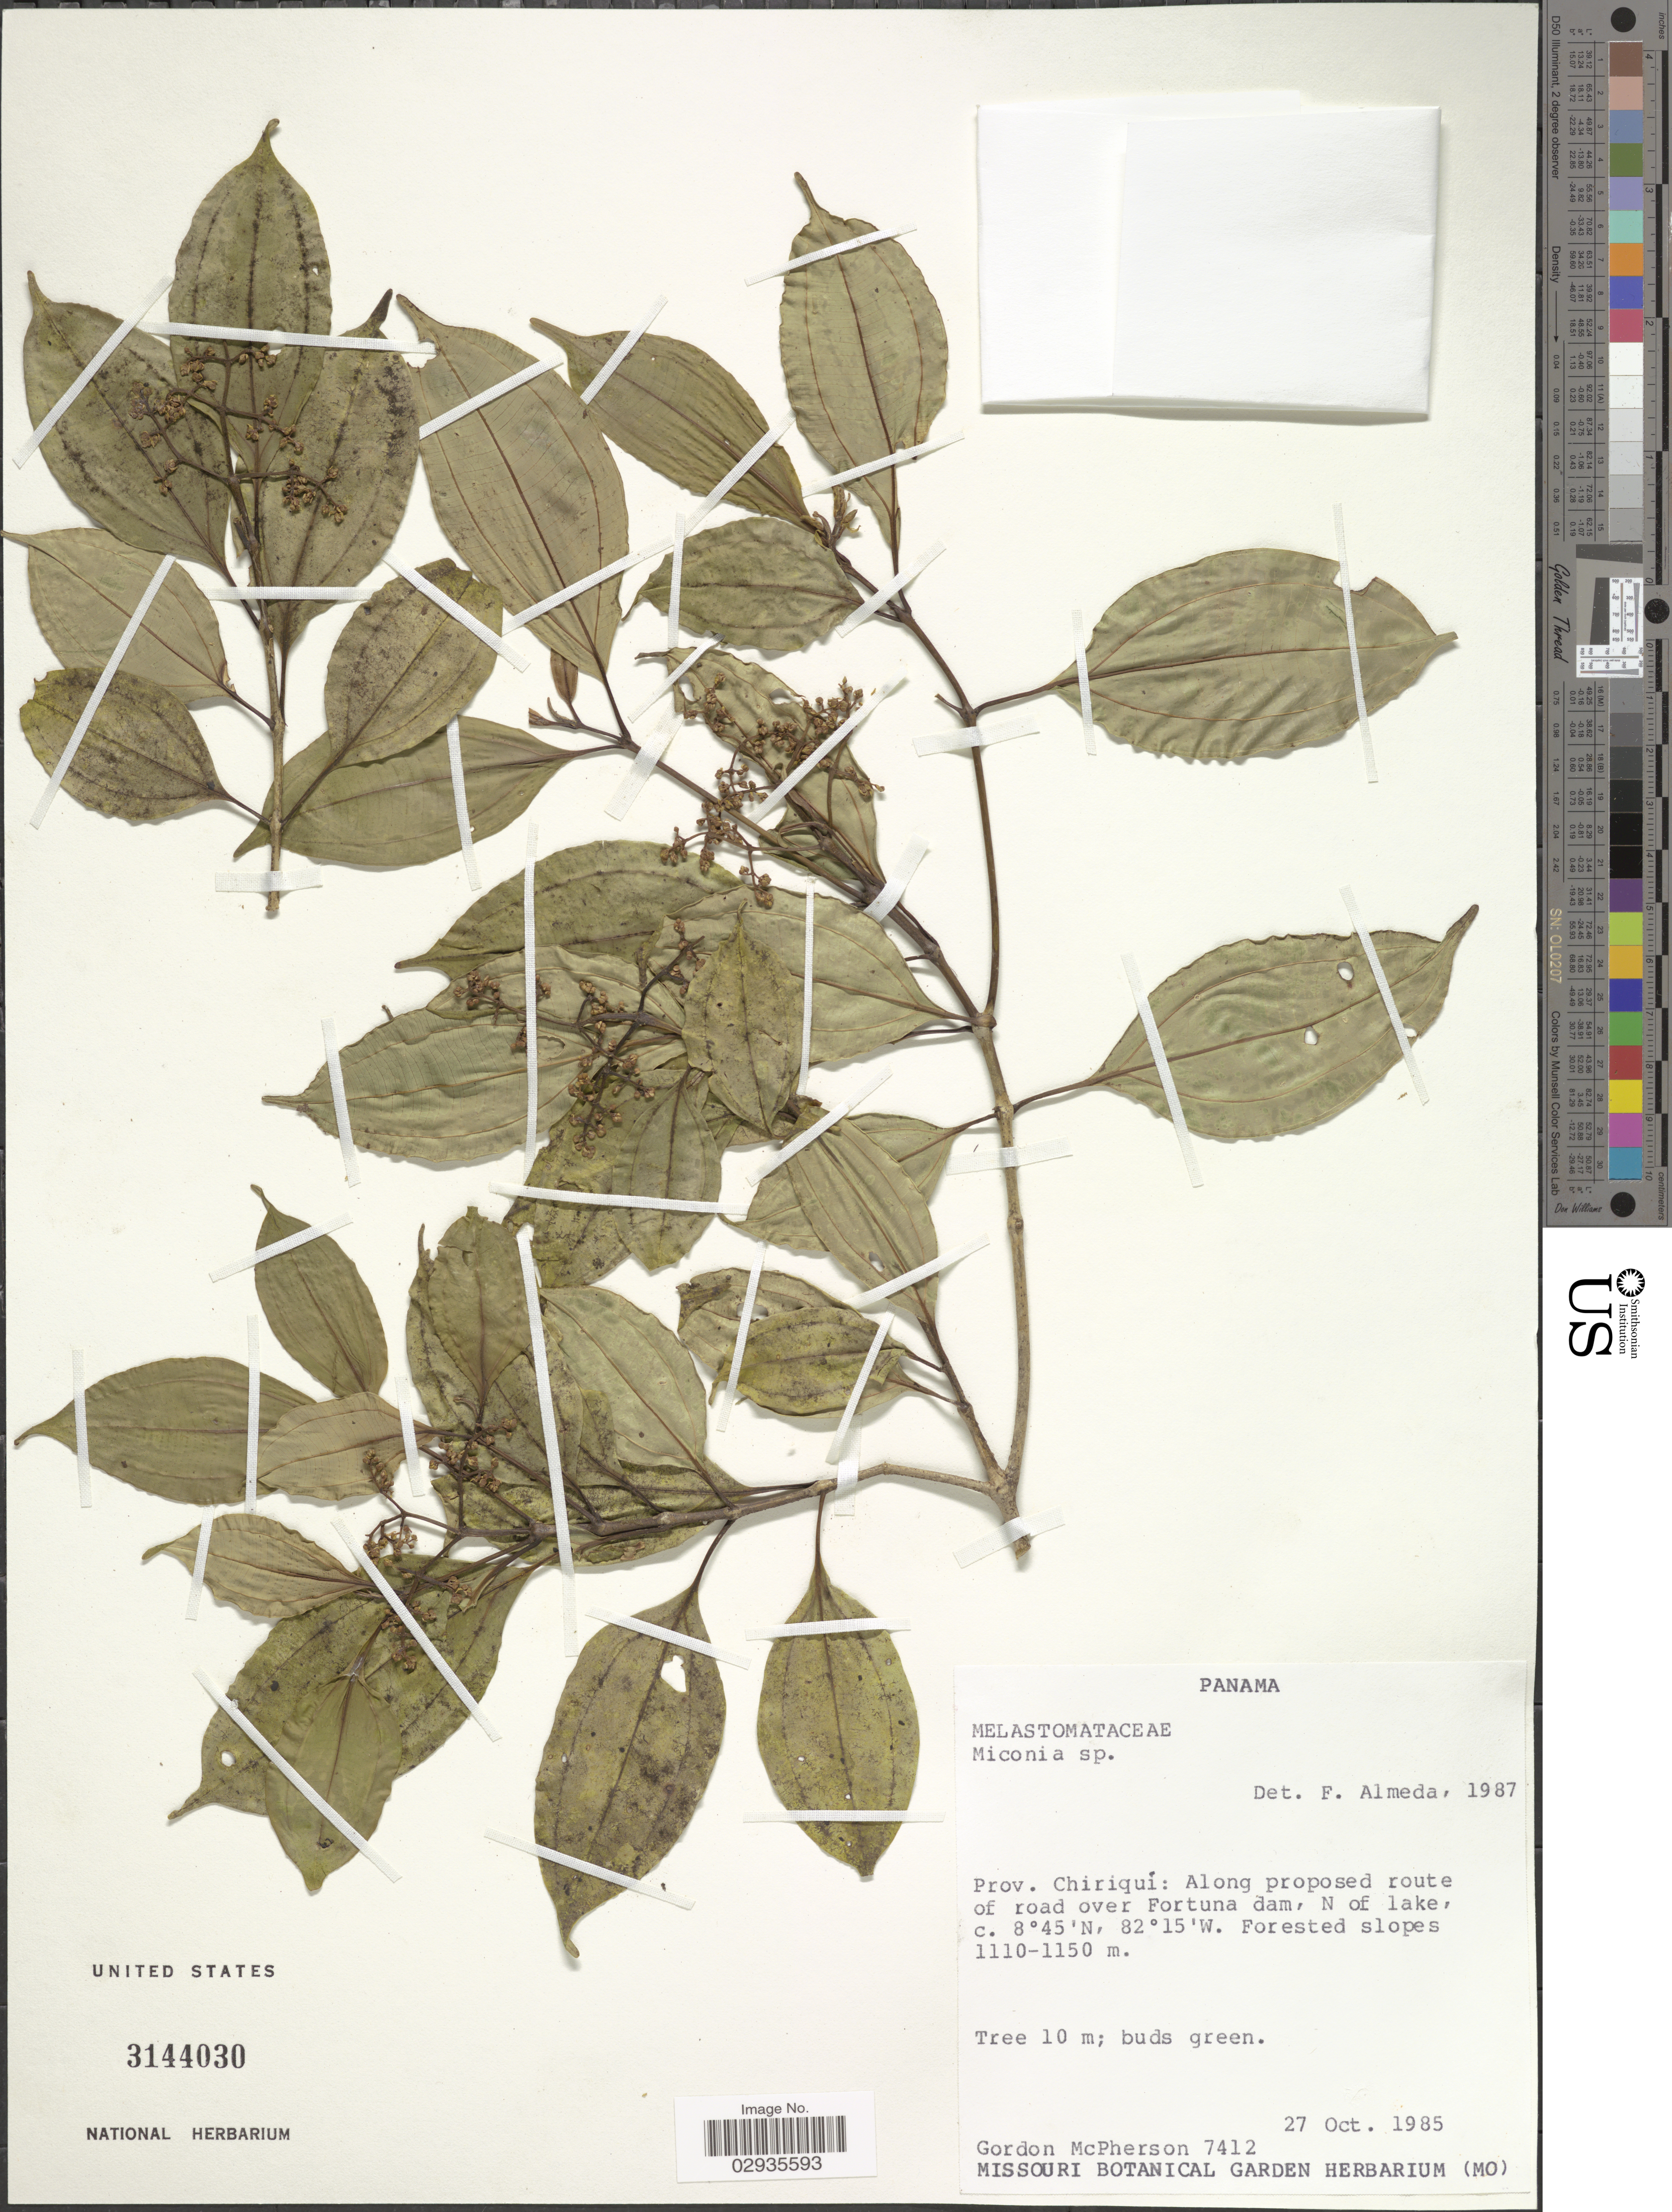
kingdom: Plantae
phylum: Tracheophyta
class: Magnoliopsida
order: Myrtales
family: Melastomataceae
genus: Miconia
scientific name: Miconia sp.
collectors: G. D. McPherson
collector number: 7412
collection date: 1985-10-27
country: Panama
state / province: Chiriqui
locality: Along proposed route of road over Fortuna dam, N of lake.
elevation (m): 1110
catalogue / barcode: US 3144030